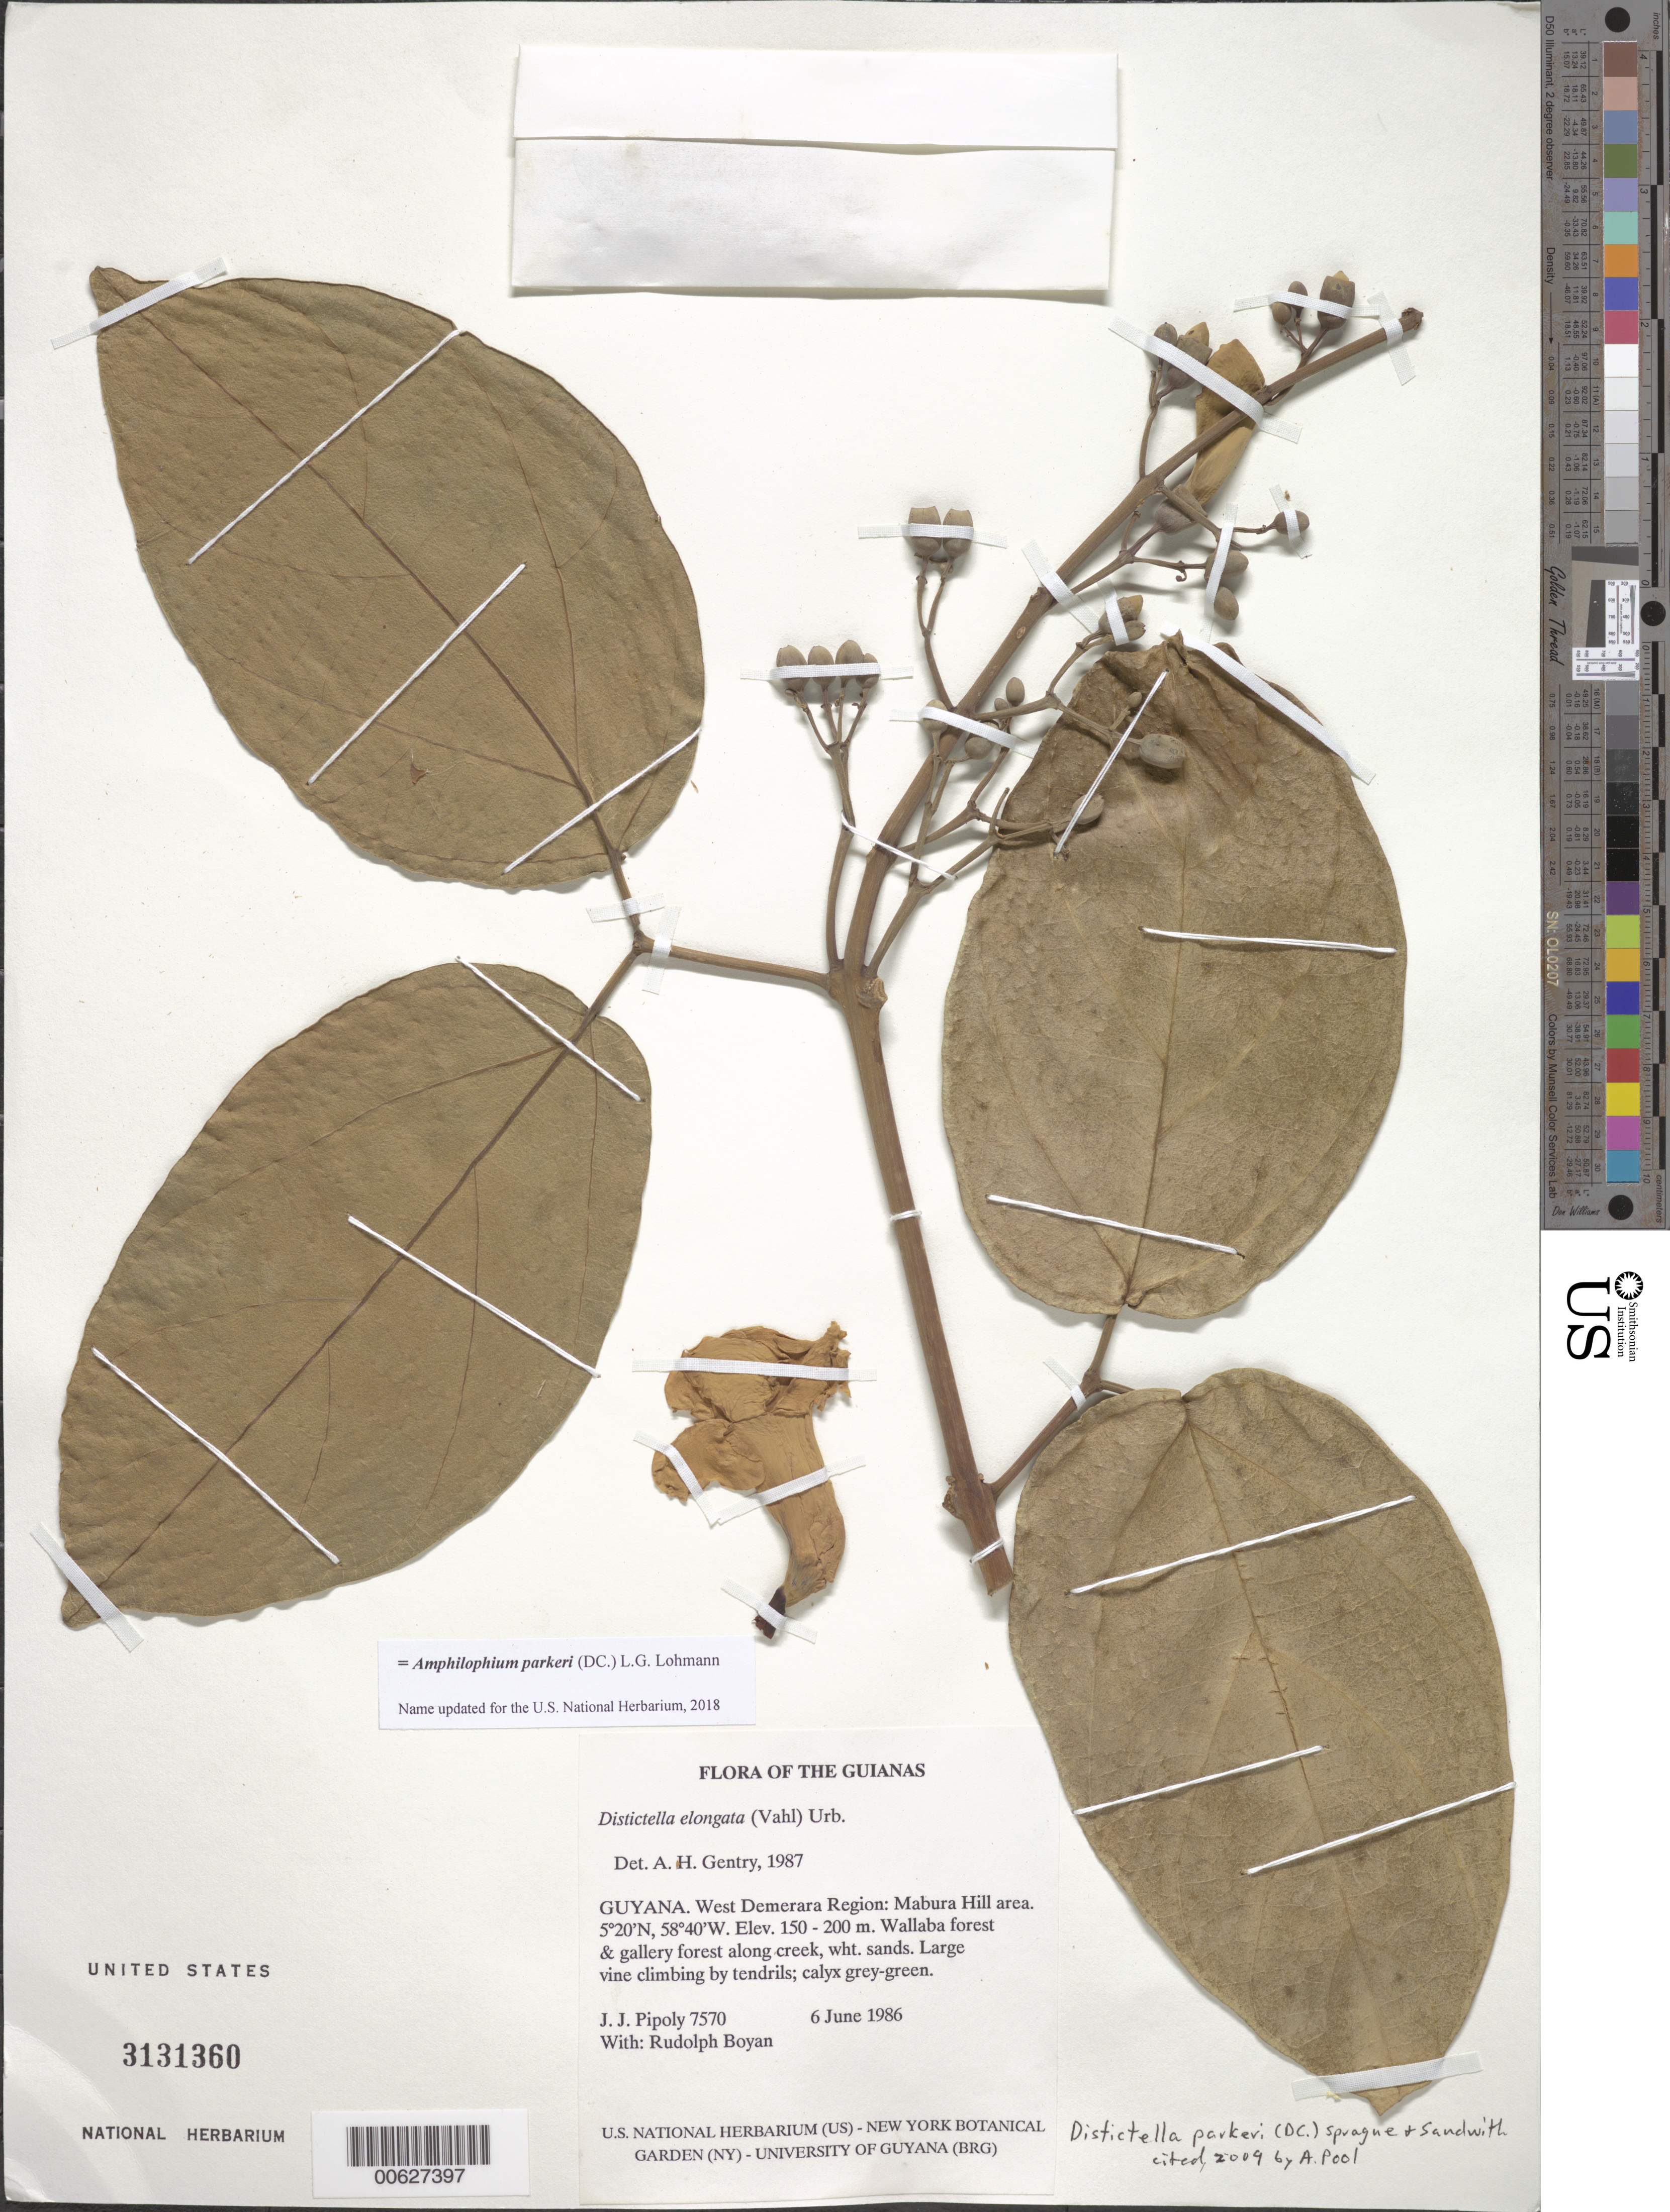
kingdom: Plantae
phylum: Tracheophyta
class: Magnoliopsida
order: Lamiales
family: Bignoniaceae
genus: Amphilophium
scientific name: Amphilophium parkeri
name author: (DC.) L.G. Lohmann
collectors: J. J. Pipoly & R. Boyan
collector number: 7570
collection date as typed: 6 June 1986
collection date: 1986-06-06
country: Guyana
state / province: U. Demerara-Berbice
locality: Mabura Hill area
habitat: Wallaba forest & gallery forest along creek, white sands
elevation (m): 150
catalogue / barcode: US 3131360